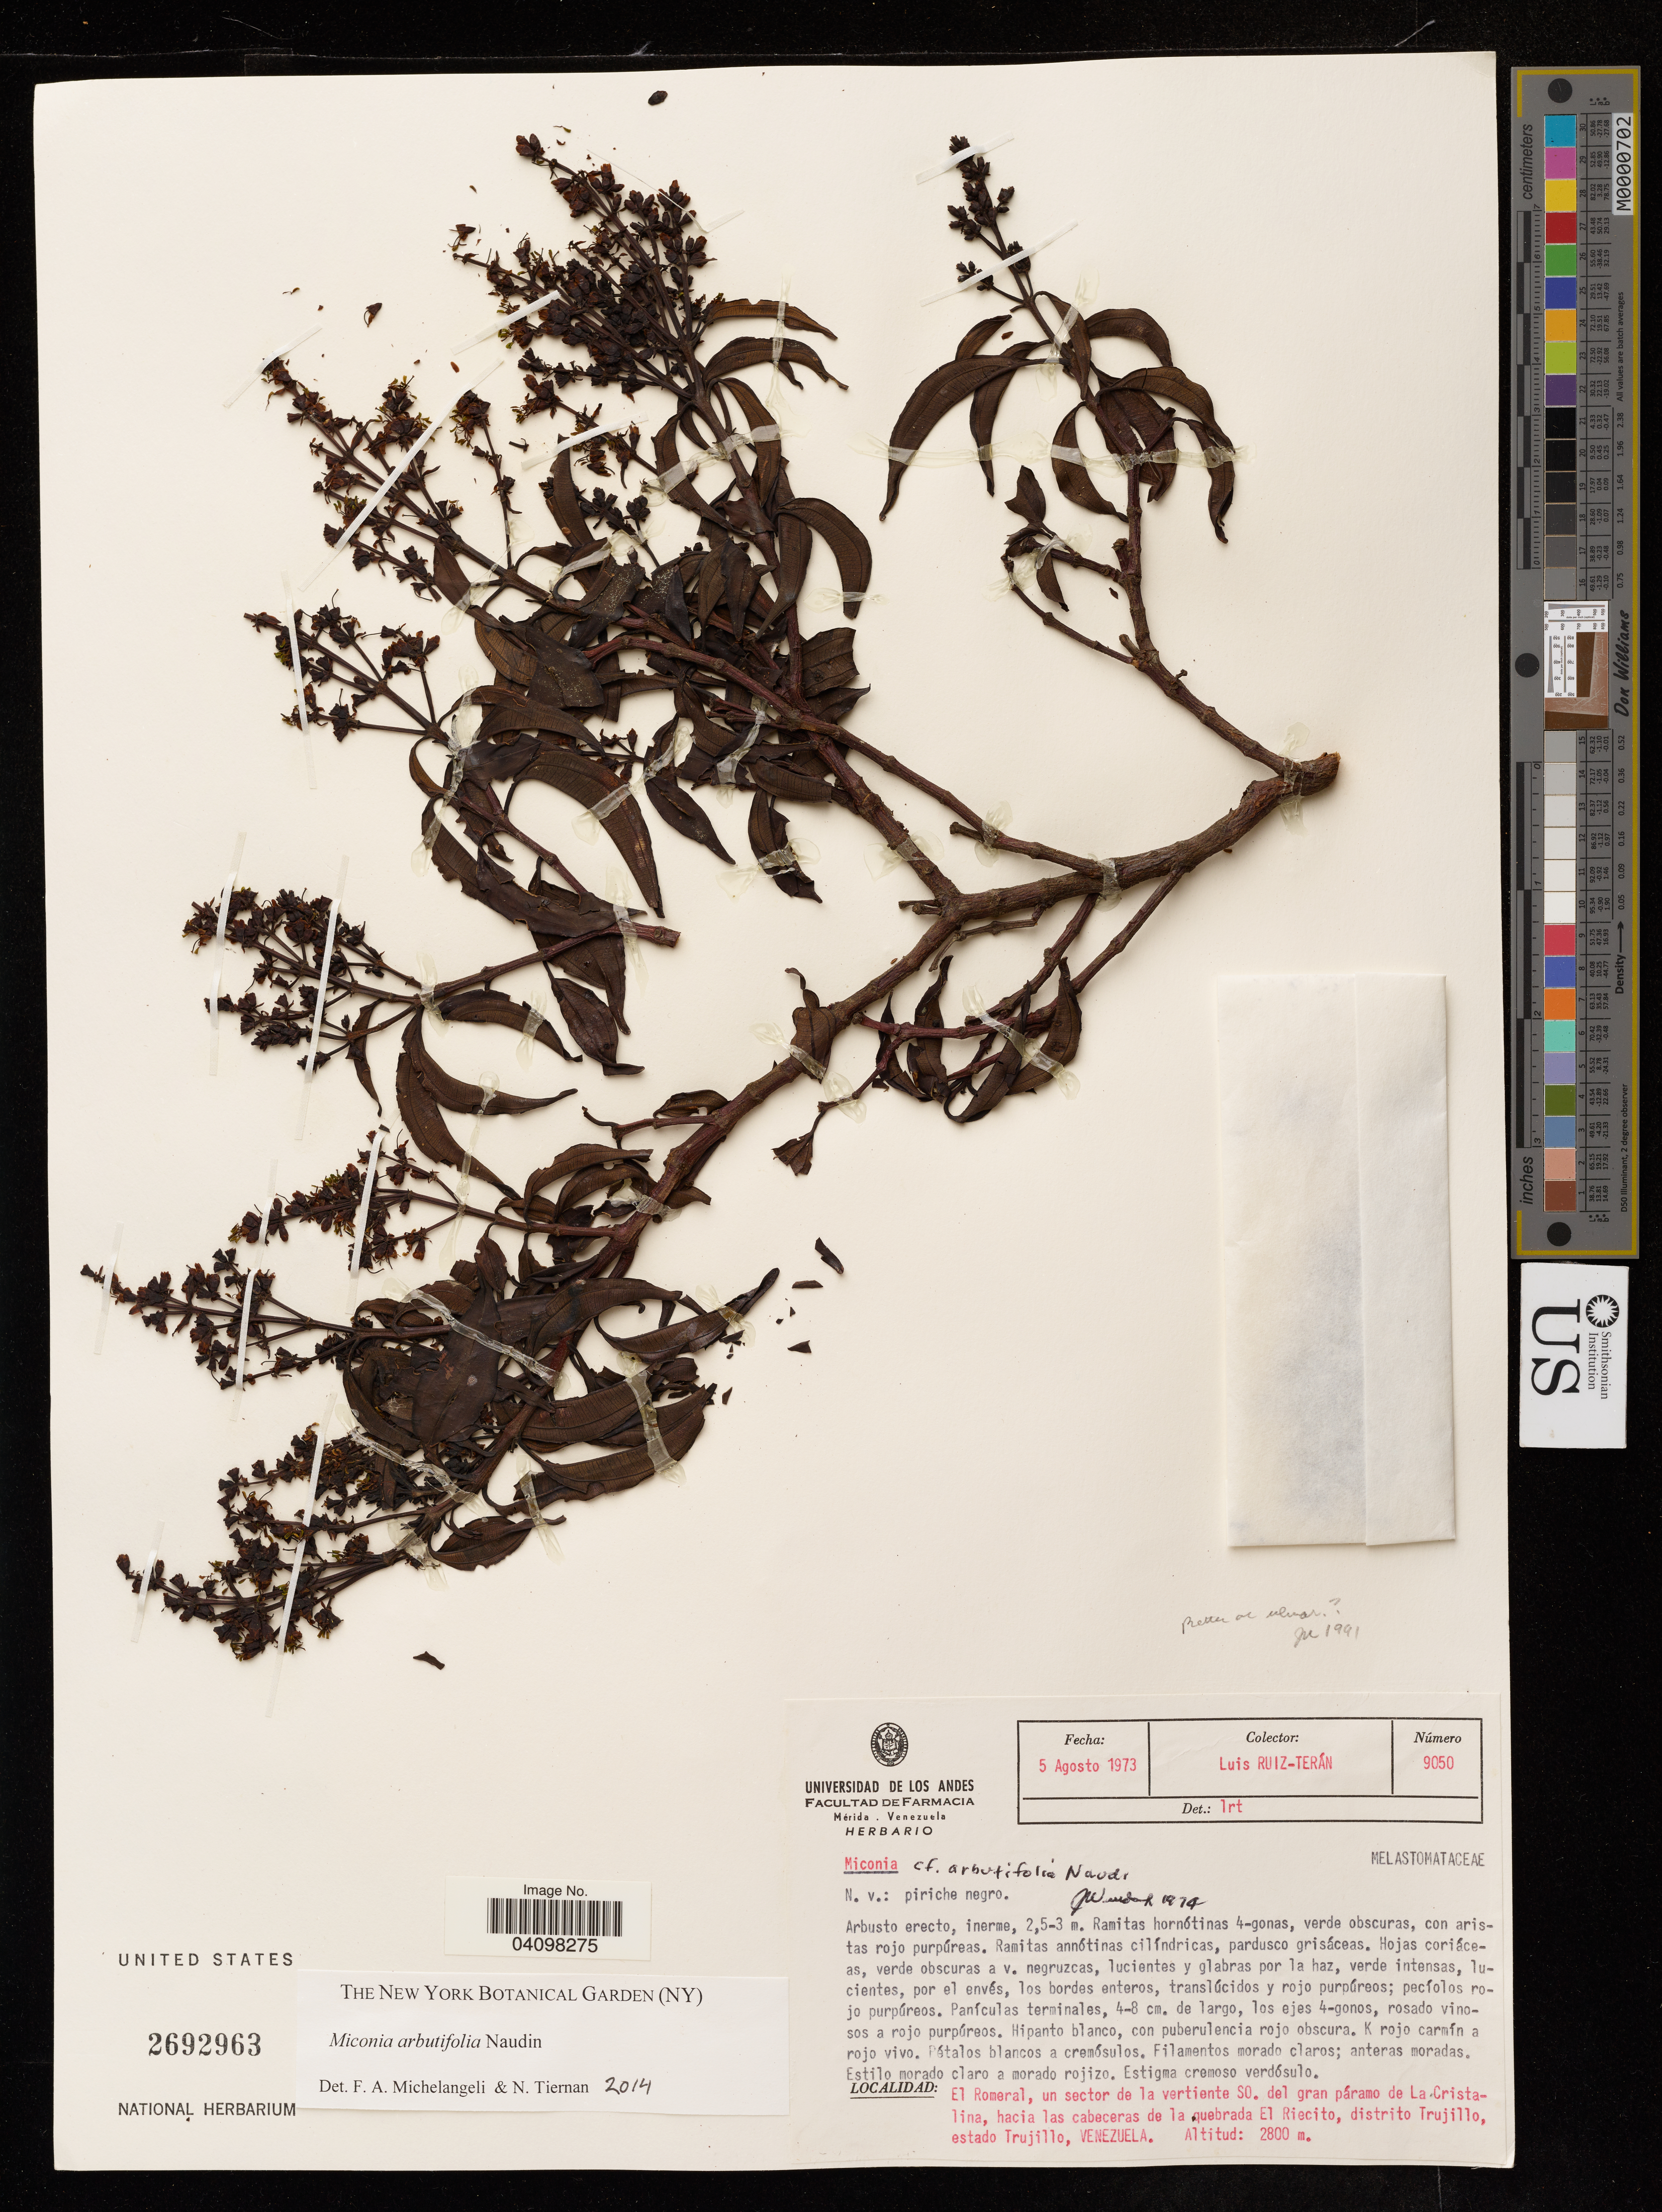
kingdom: Plantae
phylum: Tracheophyta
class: Magnoliopsida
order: Myrtales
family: Melastomataceae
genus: Miconia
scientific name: Miconia arbutifolia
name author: Naudin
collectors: L. E. Ruíz-Terán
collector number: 9050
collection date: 1973-08-05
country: Venezuela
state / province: Trujillo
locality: El Romeral, un sector de la vertiente SO. del gran páramo de La Cristalina, hacia las cabeceras de la quebrada El Riecito, distrito Trujillo, estado Trujillo.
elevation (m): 2800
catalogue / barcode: US 2692963